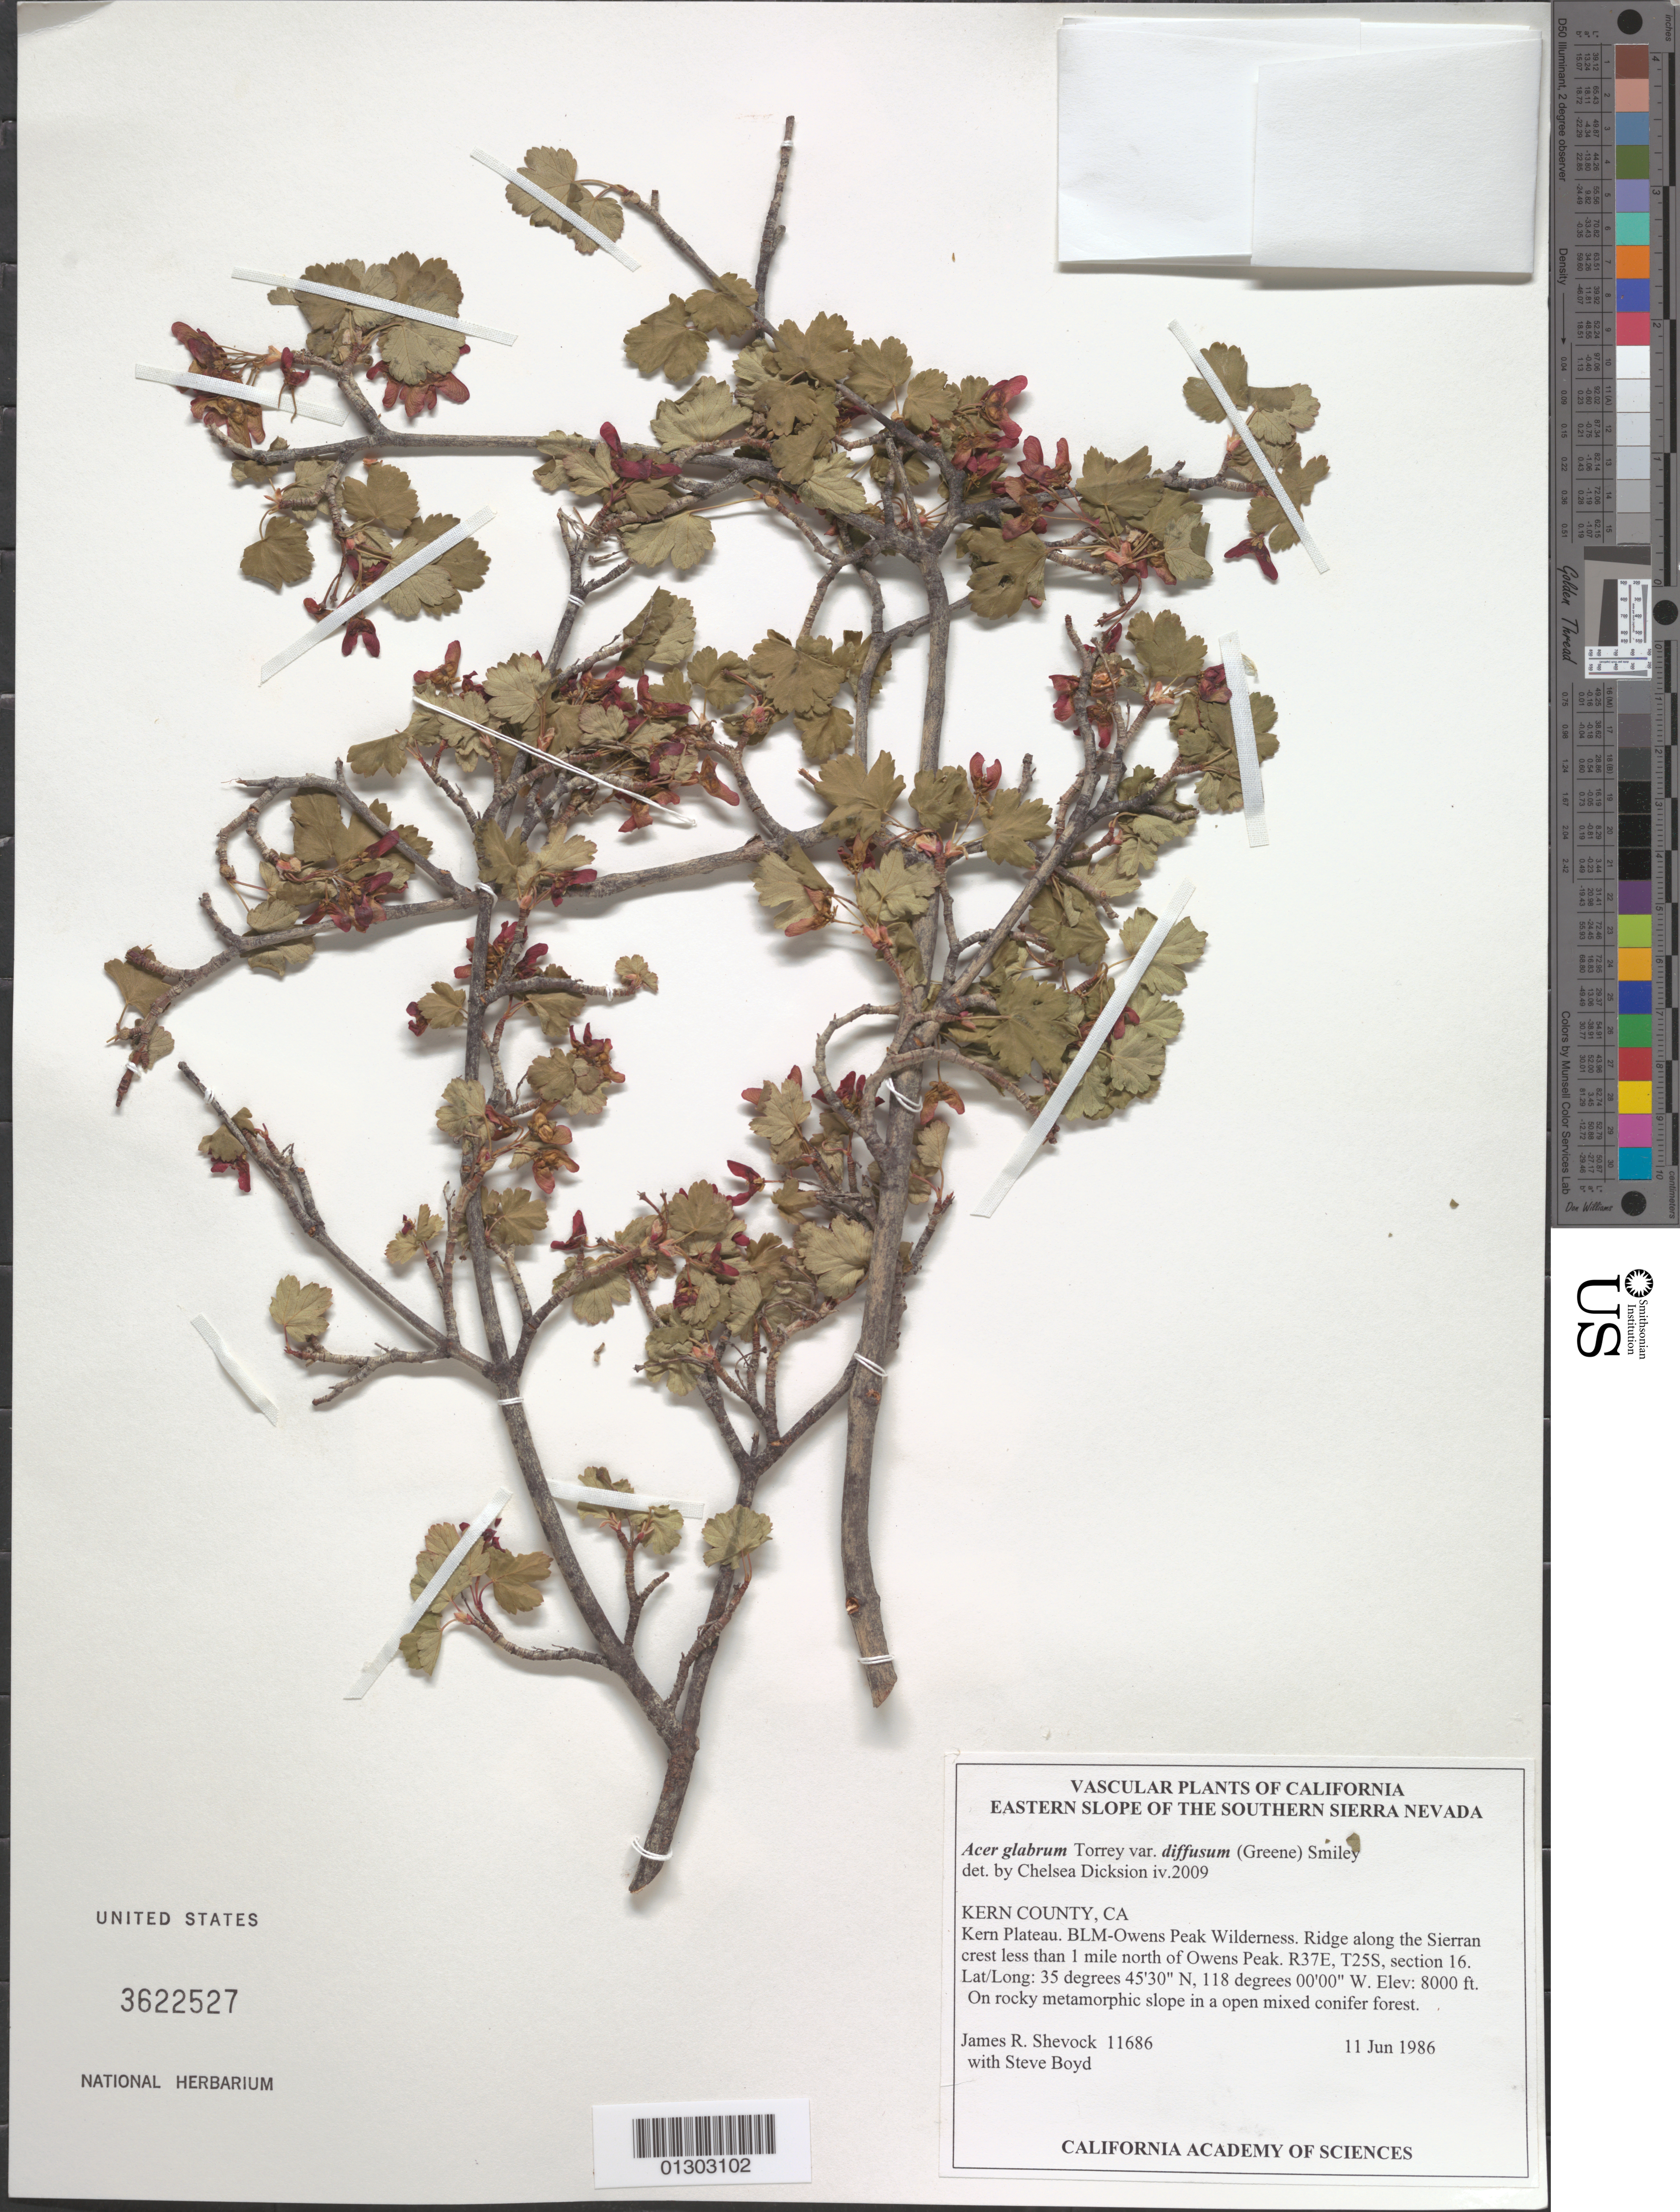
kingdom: Plantae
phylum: Tracheophyta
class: Magnoliopsida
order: Sapindales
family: Sapindaceae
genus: Acer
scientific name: Acer glabrum subsp. diffusum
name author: (Greene) A.E. Murray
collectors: J. R. Shevock & S. Boyd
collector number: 11686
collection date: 1986-06-11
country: United States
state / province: California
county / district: Kern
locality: Kern County, Kern Plateau, BLM-Owens Peak Wilderness, ridge along the Sierran crest less than 1 mile N of Owens Peak. R37E, T25S, section 16.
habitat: On rocky metamorphic slope in an open mixed conifer forest.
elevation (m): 2438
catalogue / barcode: US 3622527